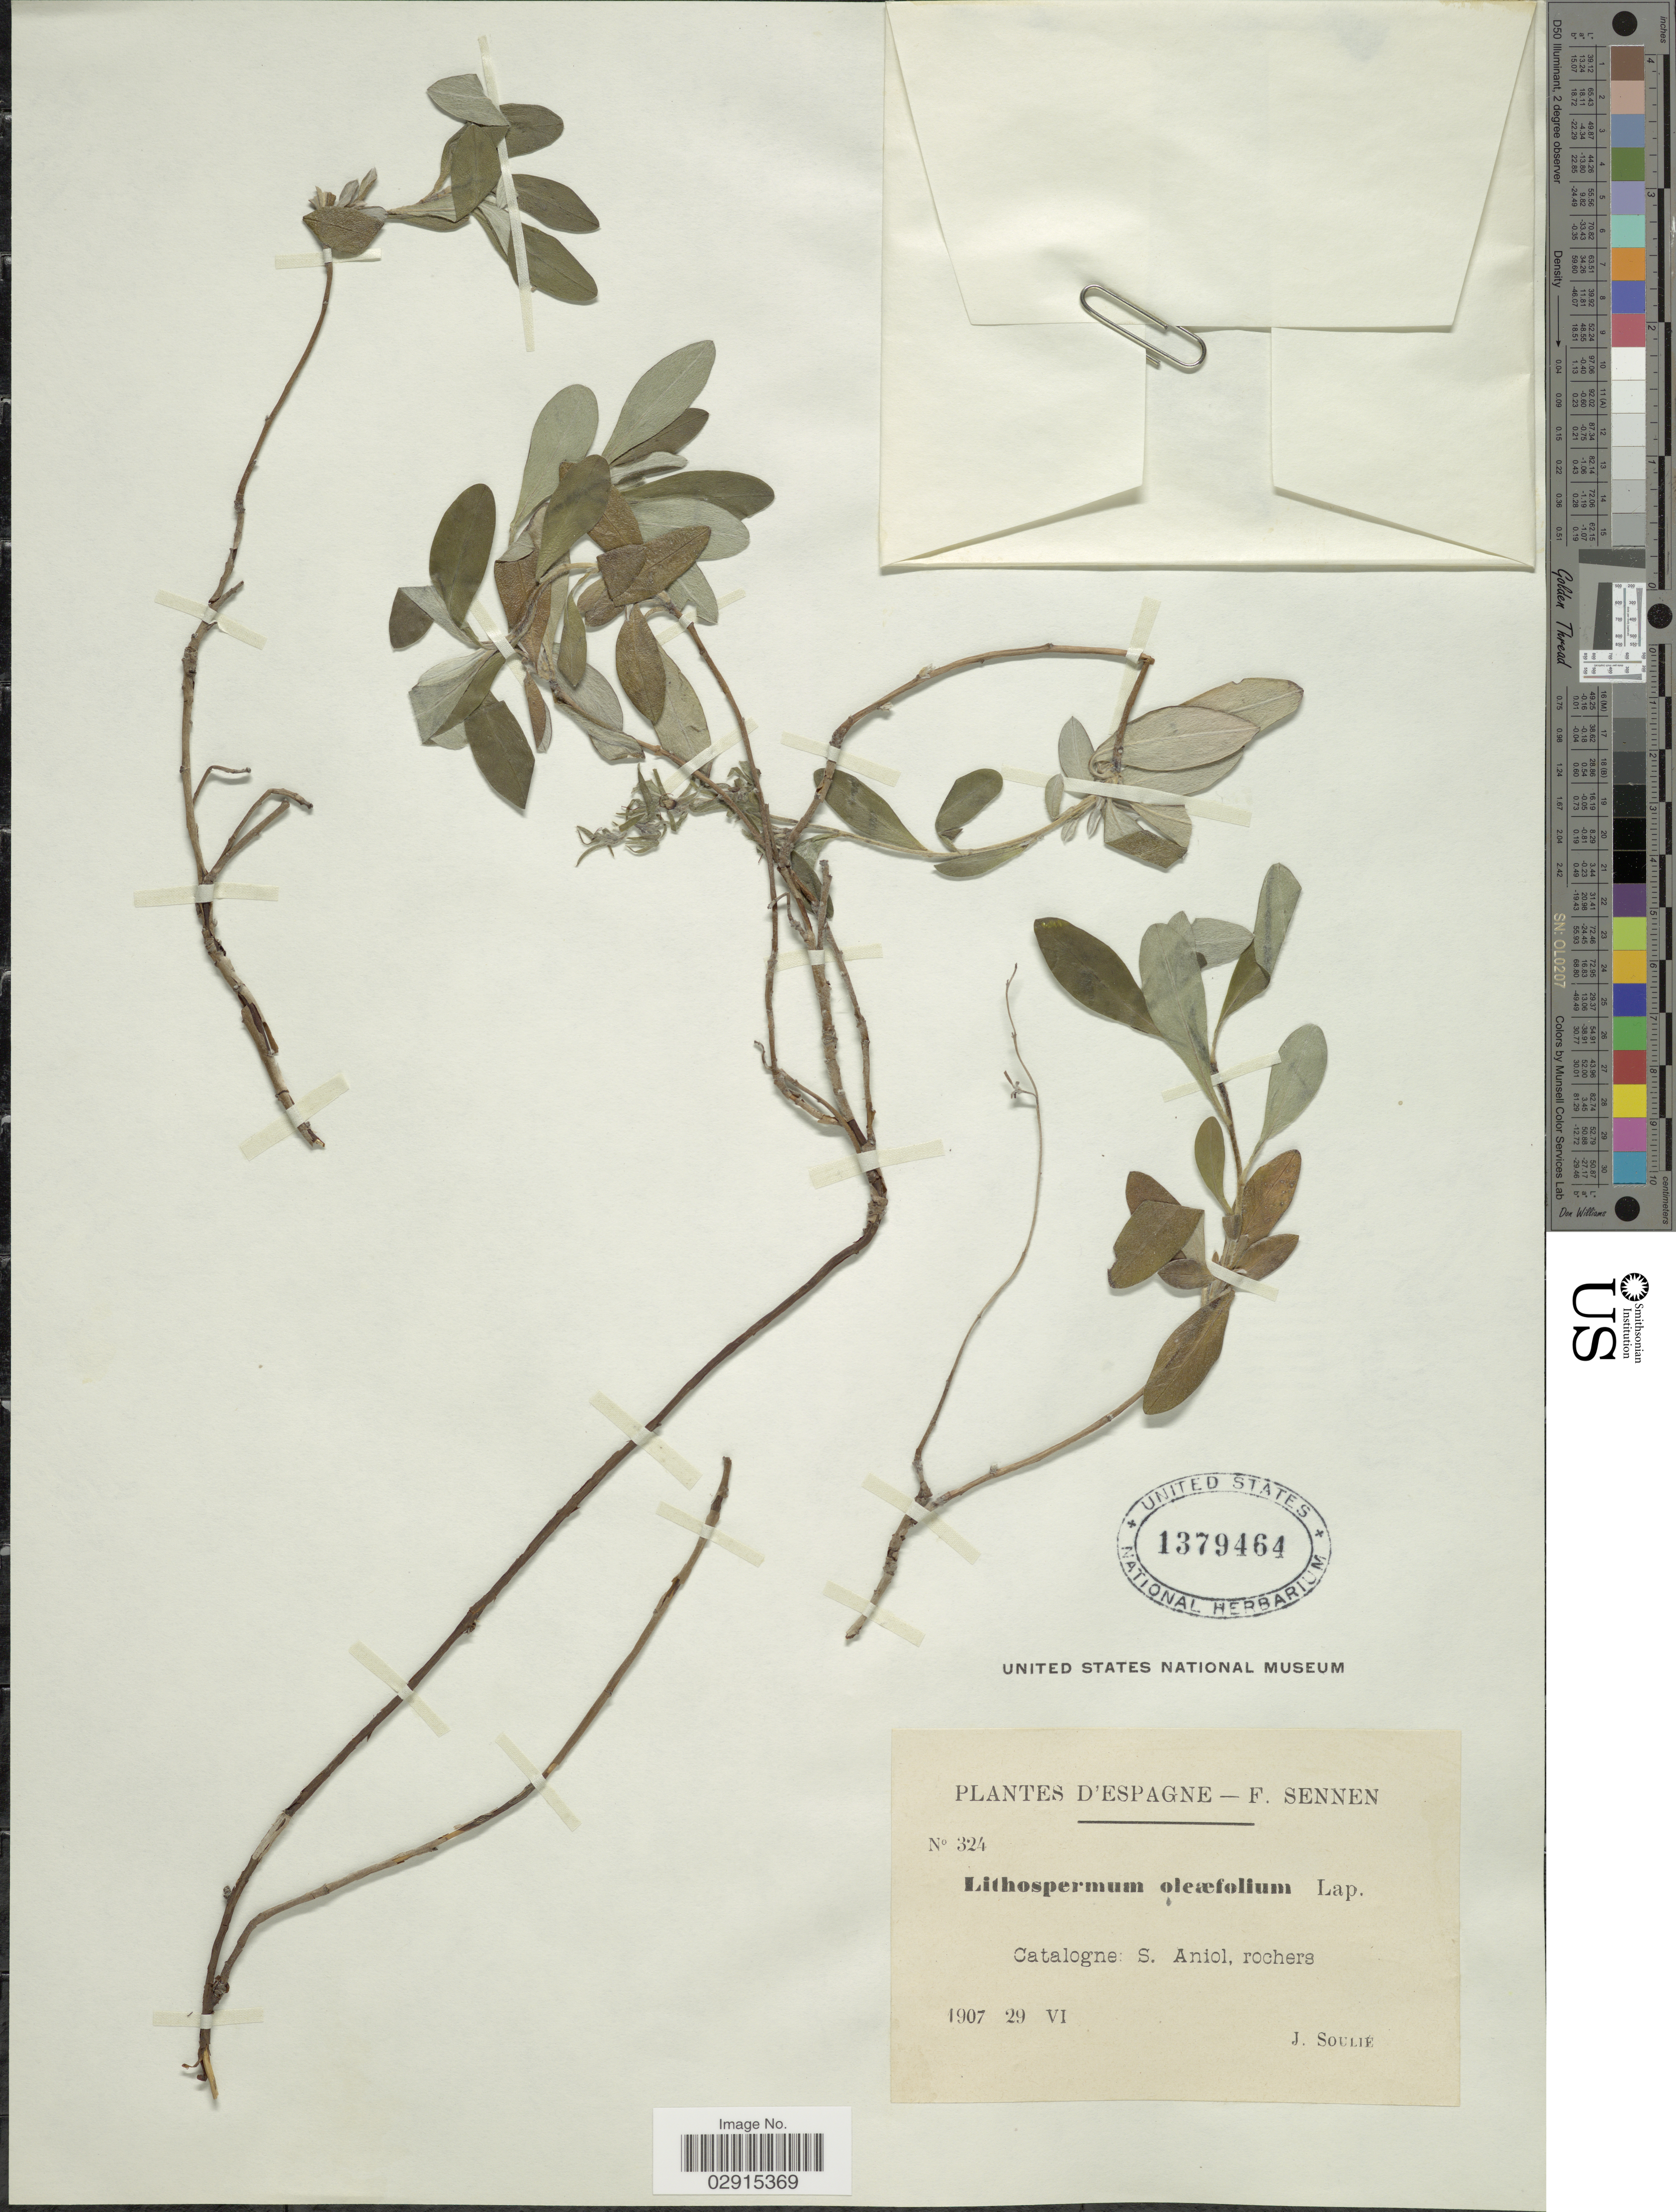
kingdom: Plantae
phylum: Tracheophyta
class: Magnoliopsida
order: Boraginales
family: Boraginaceae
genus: Lithospermum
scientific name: Lithospermum oleifolium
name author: Lapeyr.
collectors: J. Soulié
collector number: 324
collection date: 1907-06-29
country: Spain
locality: Catalogne: S. Aniol, rochers. D'Espagne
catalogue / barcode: US 1379464